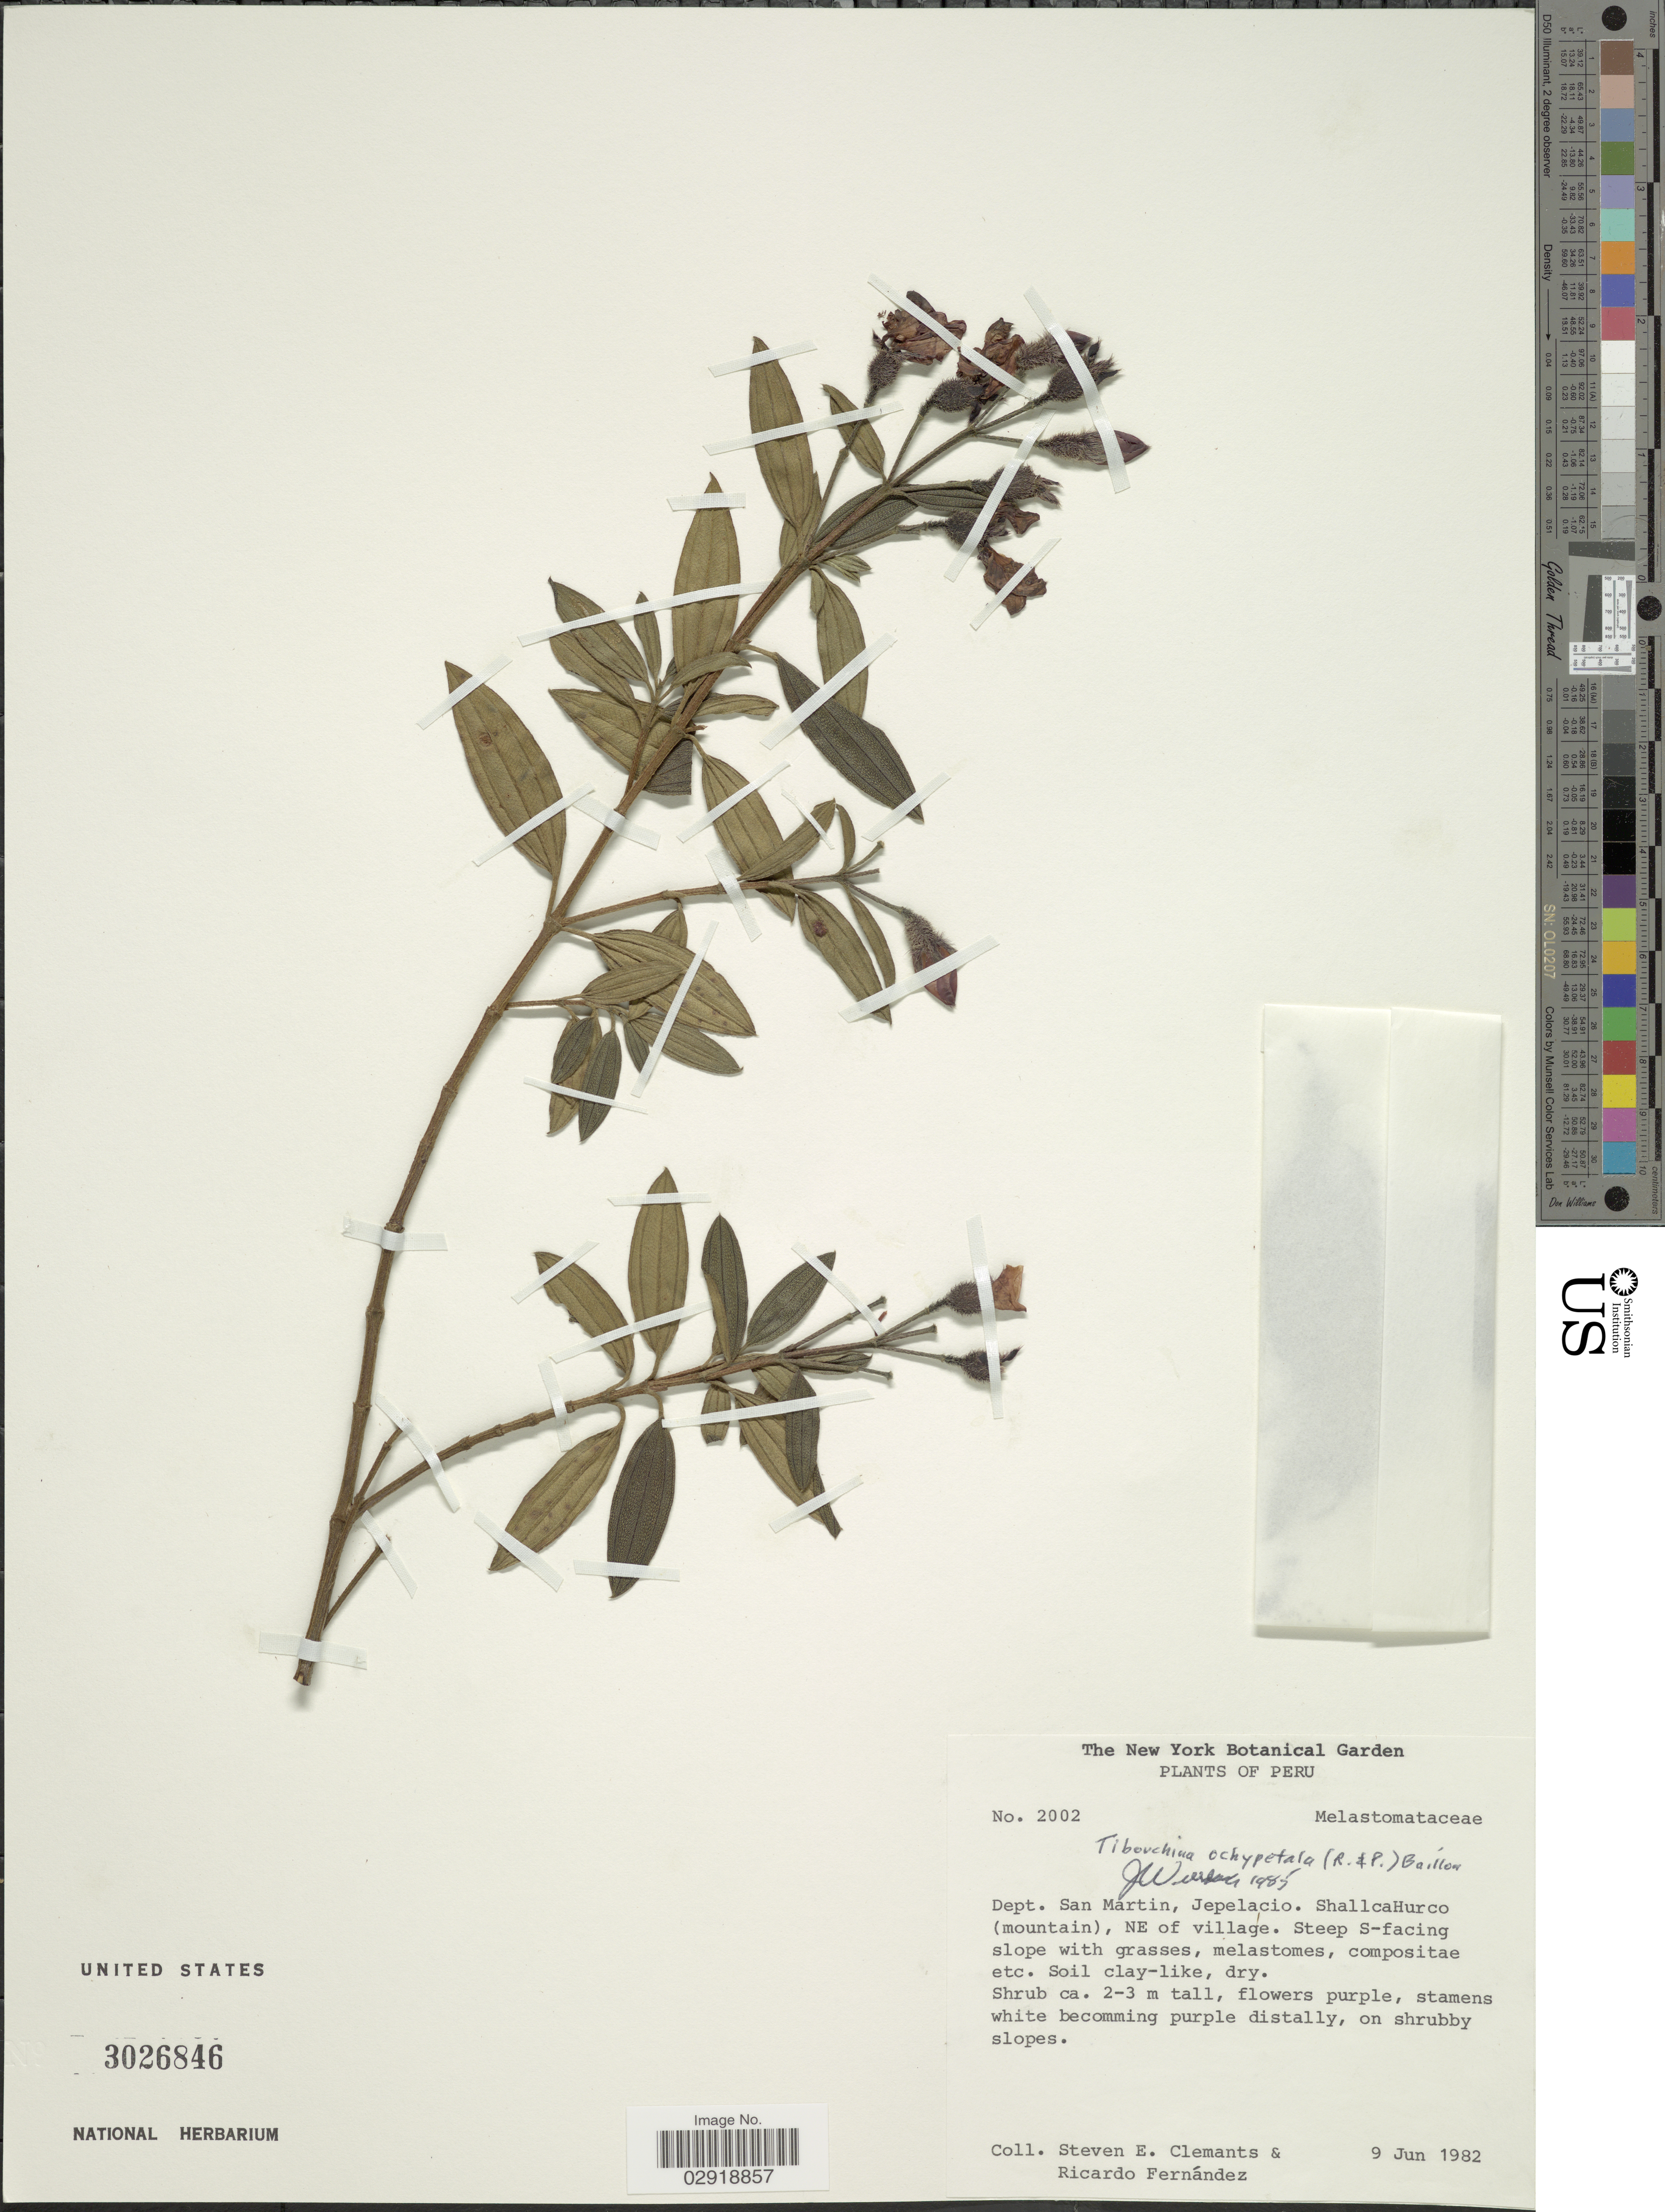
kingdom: Plantae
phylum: Tracheophyta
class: Magnoliopsida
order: Myrtales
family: Melastomataceae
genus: Pleroma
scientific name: Pleroma ochypetalum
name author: (Ruiz & Pav.) D. Don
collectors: S. Clemants & R. Fernández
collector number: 2002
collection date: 1982-06-09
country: Peru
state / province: San Martín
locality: Dept. San Martin, Jepelacio. ShallcaHurco (mountain), NE of village.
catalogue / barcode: US 3026846